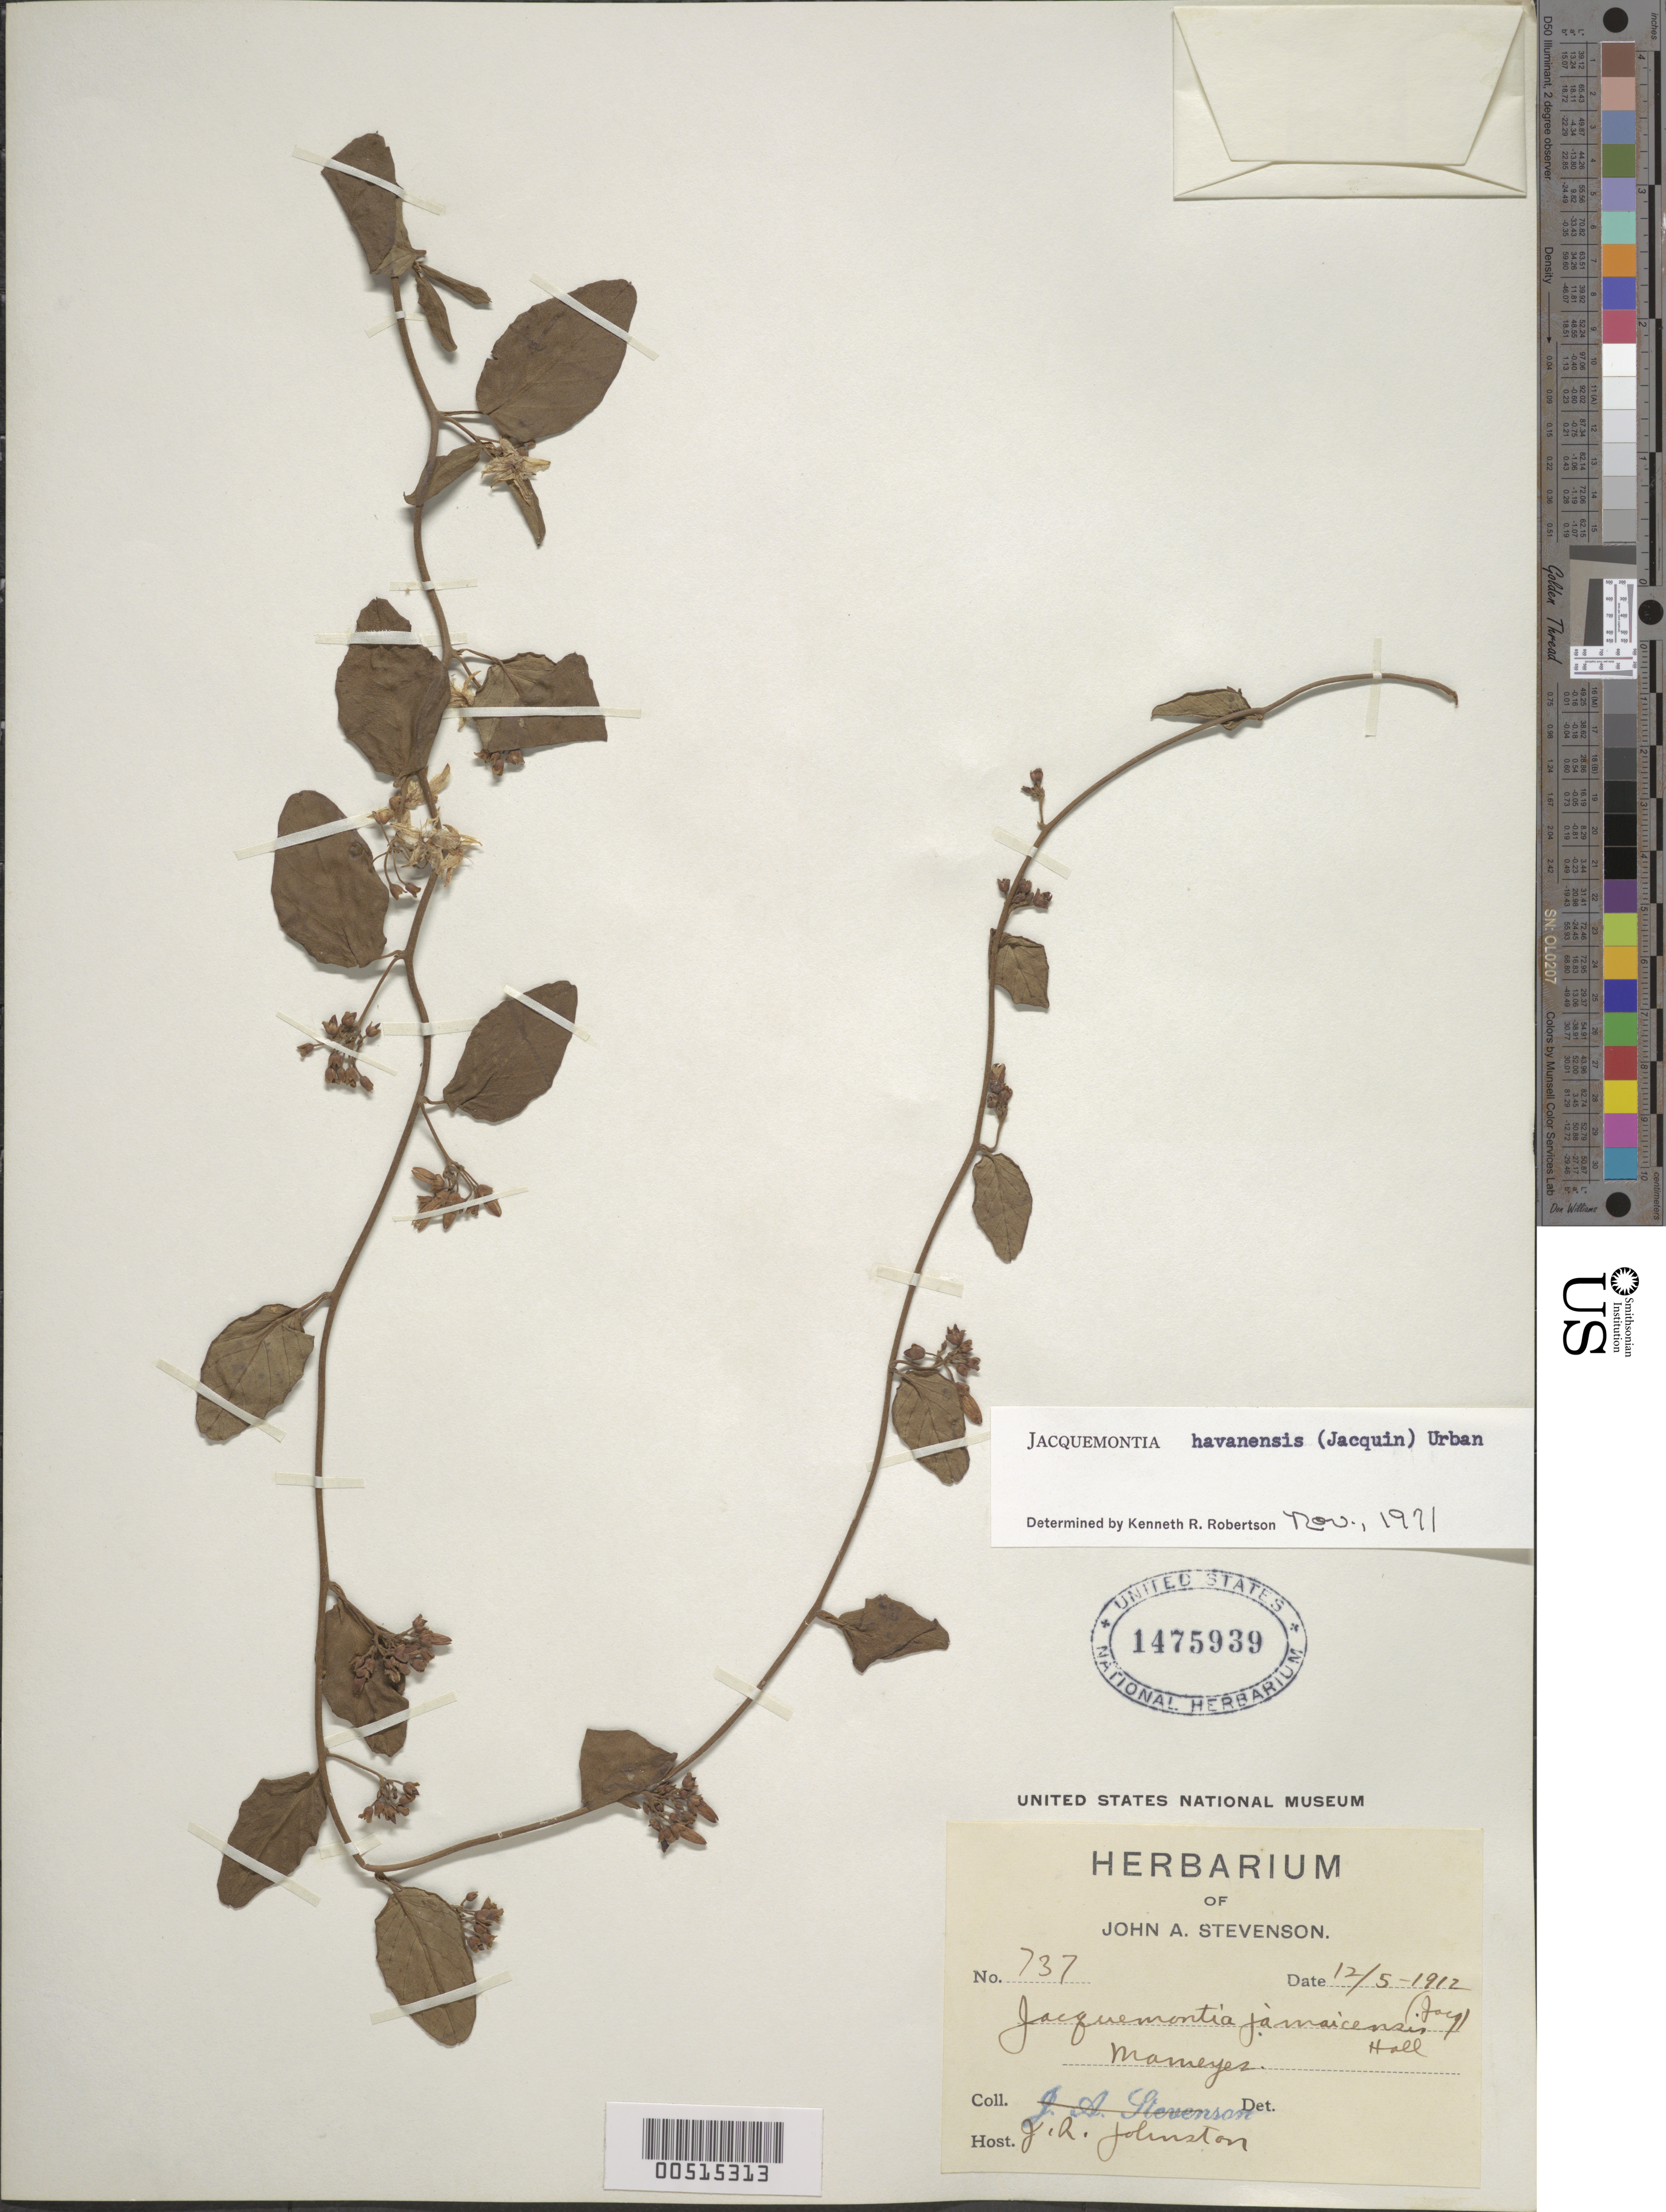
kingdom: Plantae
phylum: Tracheophyta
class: Magnoliopsida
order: Solanales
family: Convolvulaceae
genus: Jacquemontia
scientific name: Jacquemontia havanensis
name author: (Jacq.) Urb.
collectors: J. Johnston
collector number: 737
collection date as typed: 05 Dec 1912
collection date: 1912-12-05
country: Puerto Rico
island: Greater Antilles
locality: Mameyes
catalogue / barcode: US 1475939